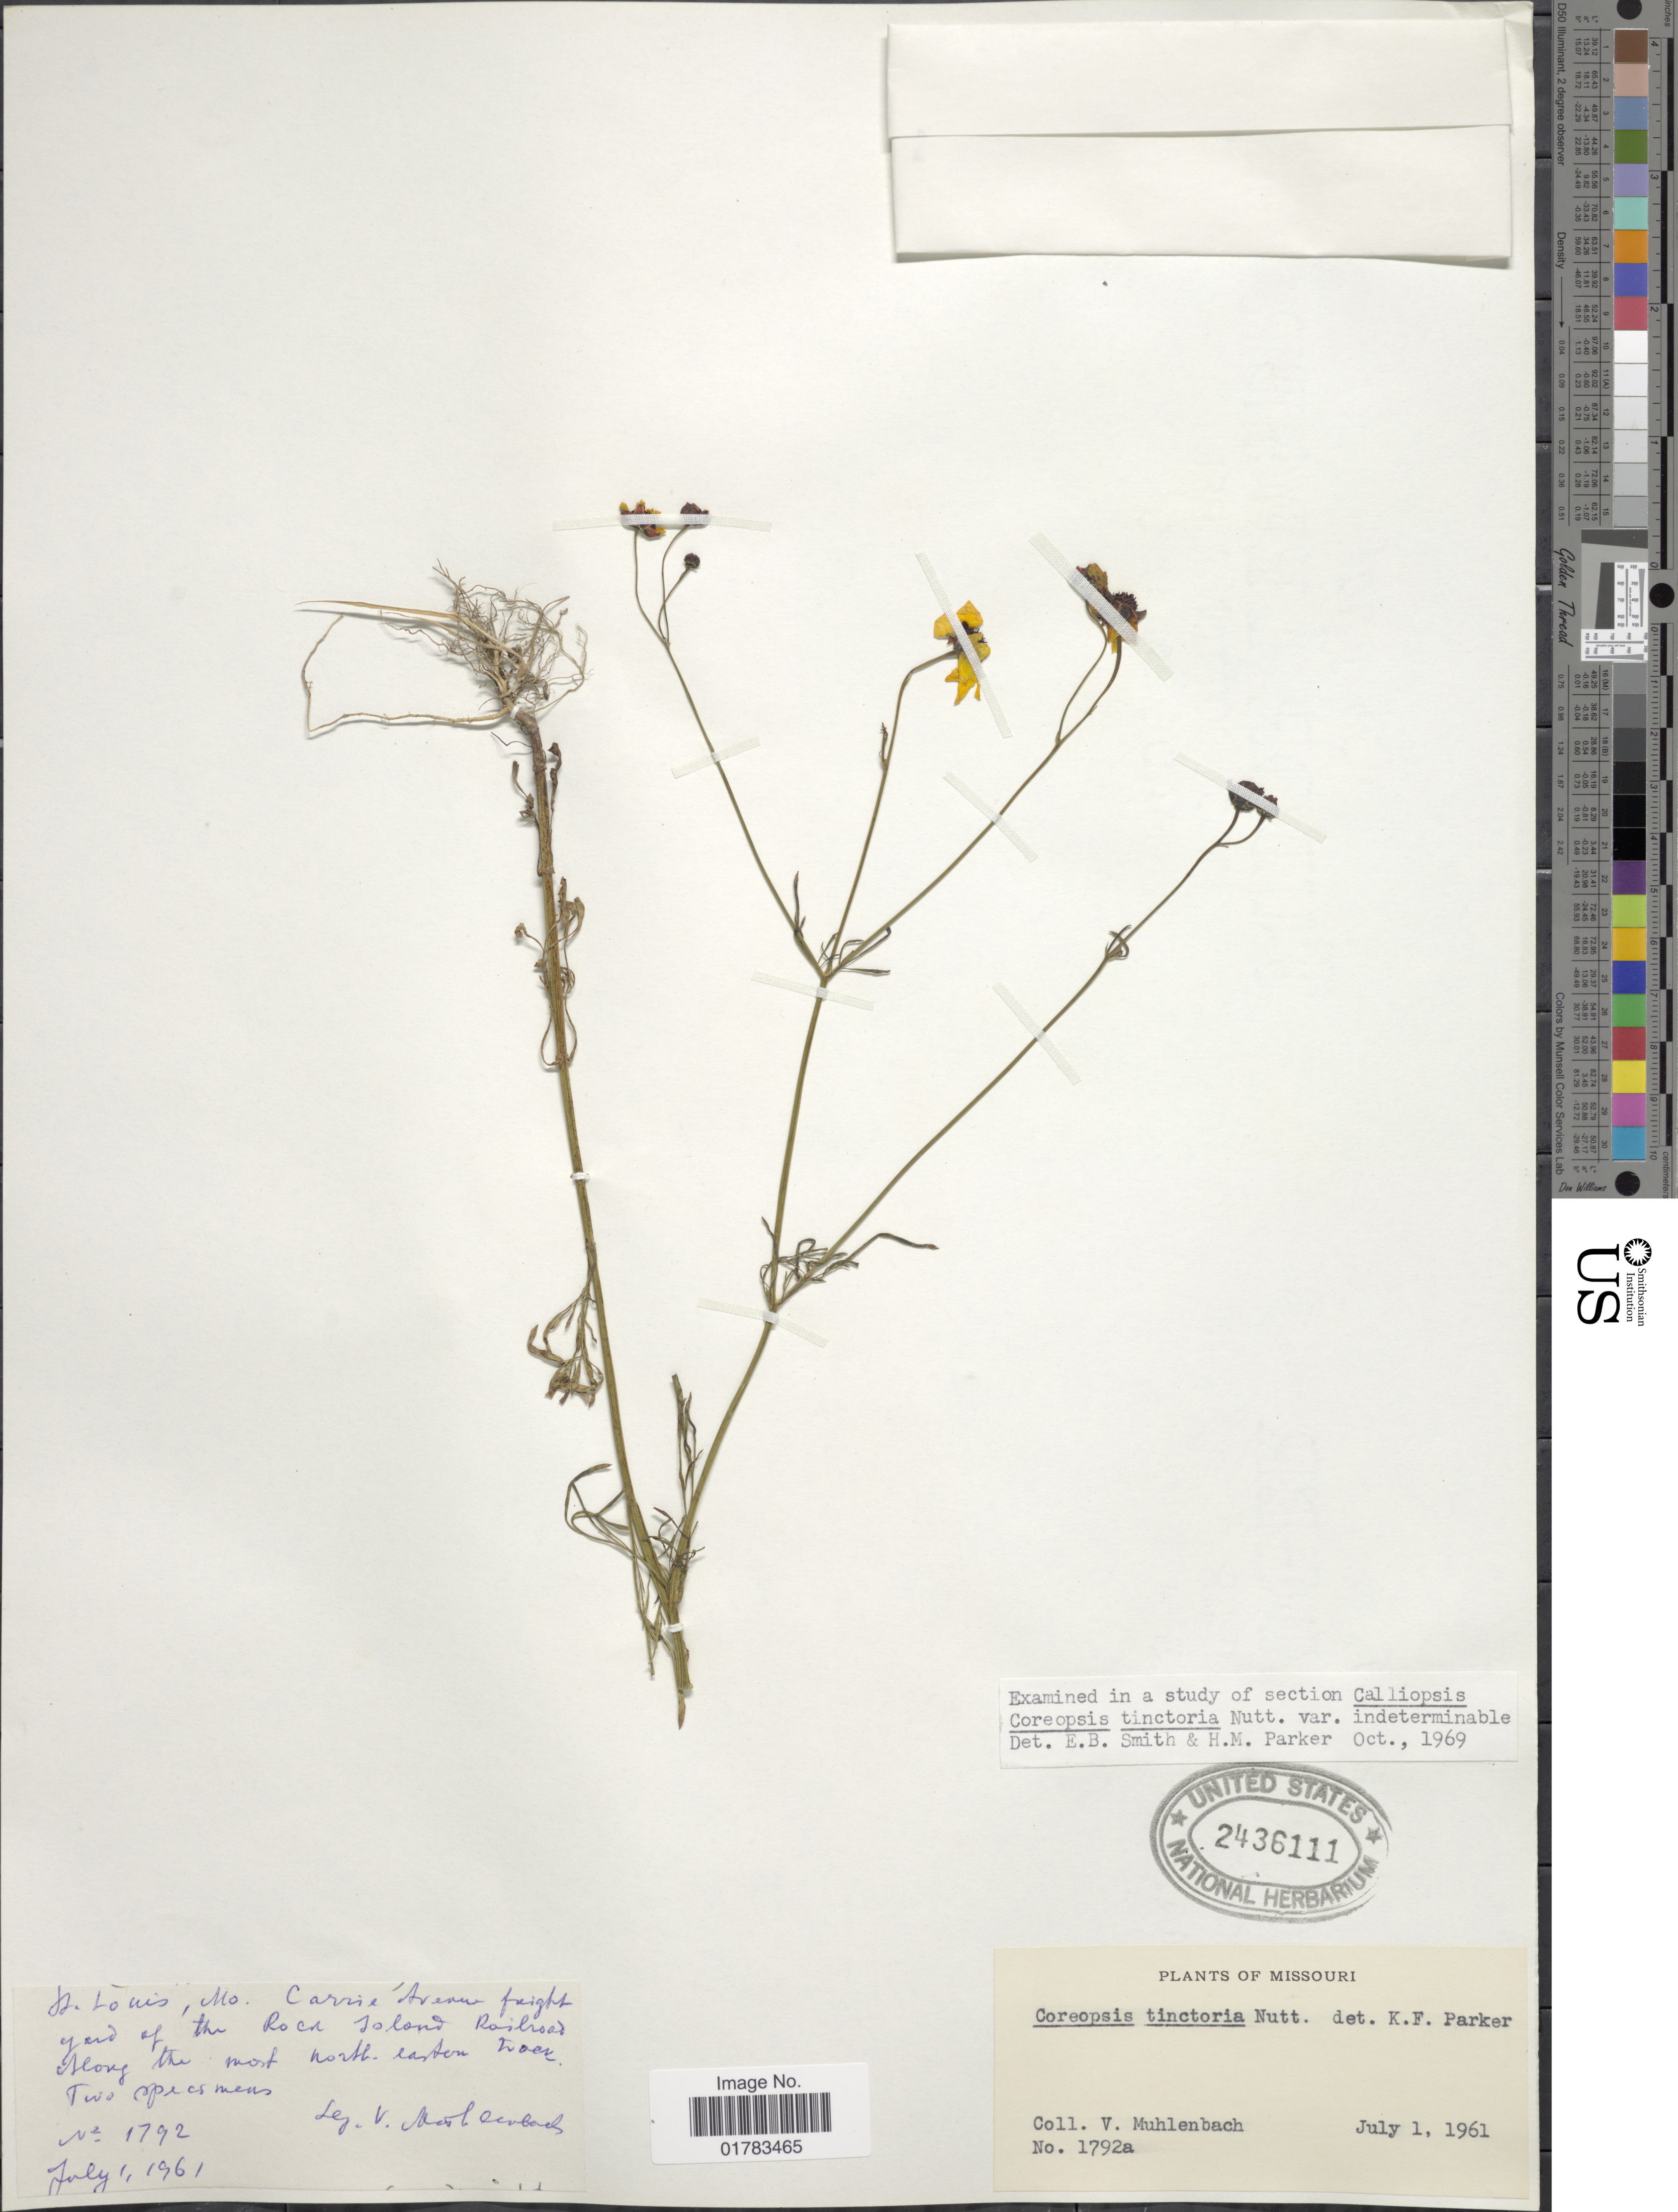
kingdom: Plantae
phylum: Tracheophyta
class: Magnoliopsida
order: Asterales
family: Asteraceae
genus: Coreopsis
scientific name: Coreopsis tinctoria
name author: Nutt.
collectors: V. Mühlenbach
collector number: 1792a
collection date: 1961-07-01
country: United States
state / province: Missouri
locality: St. Louis, Mo. Carrie Avenue freight yard of the Rock Island Railroad, Along the most north-eastern track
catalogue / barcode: US 2436111